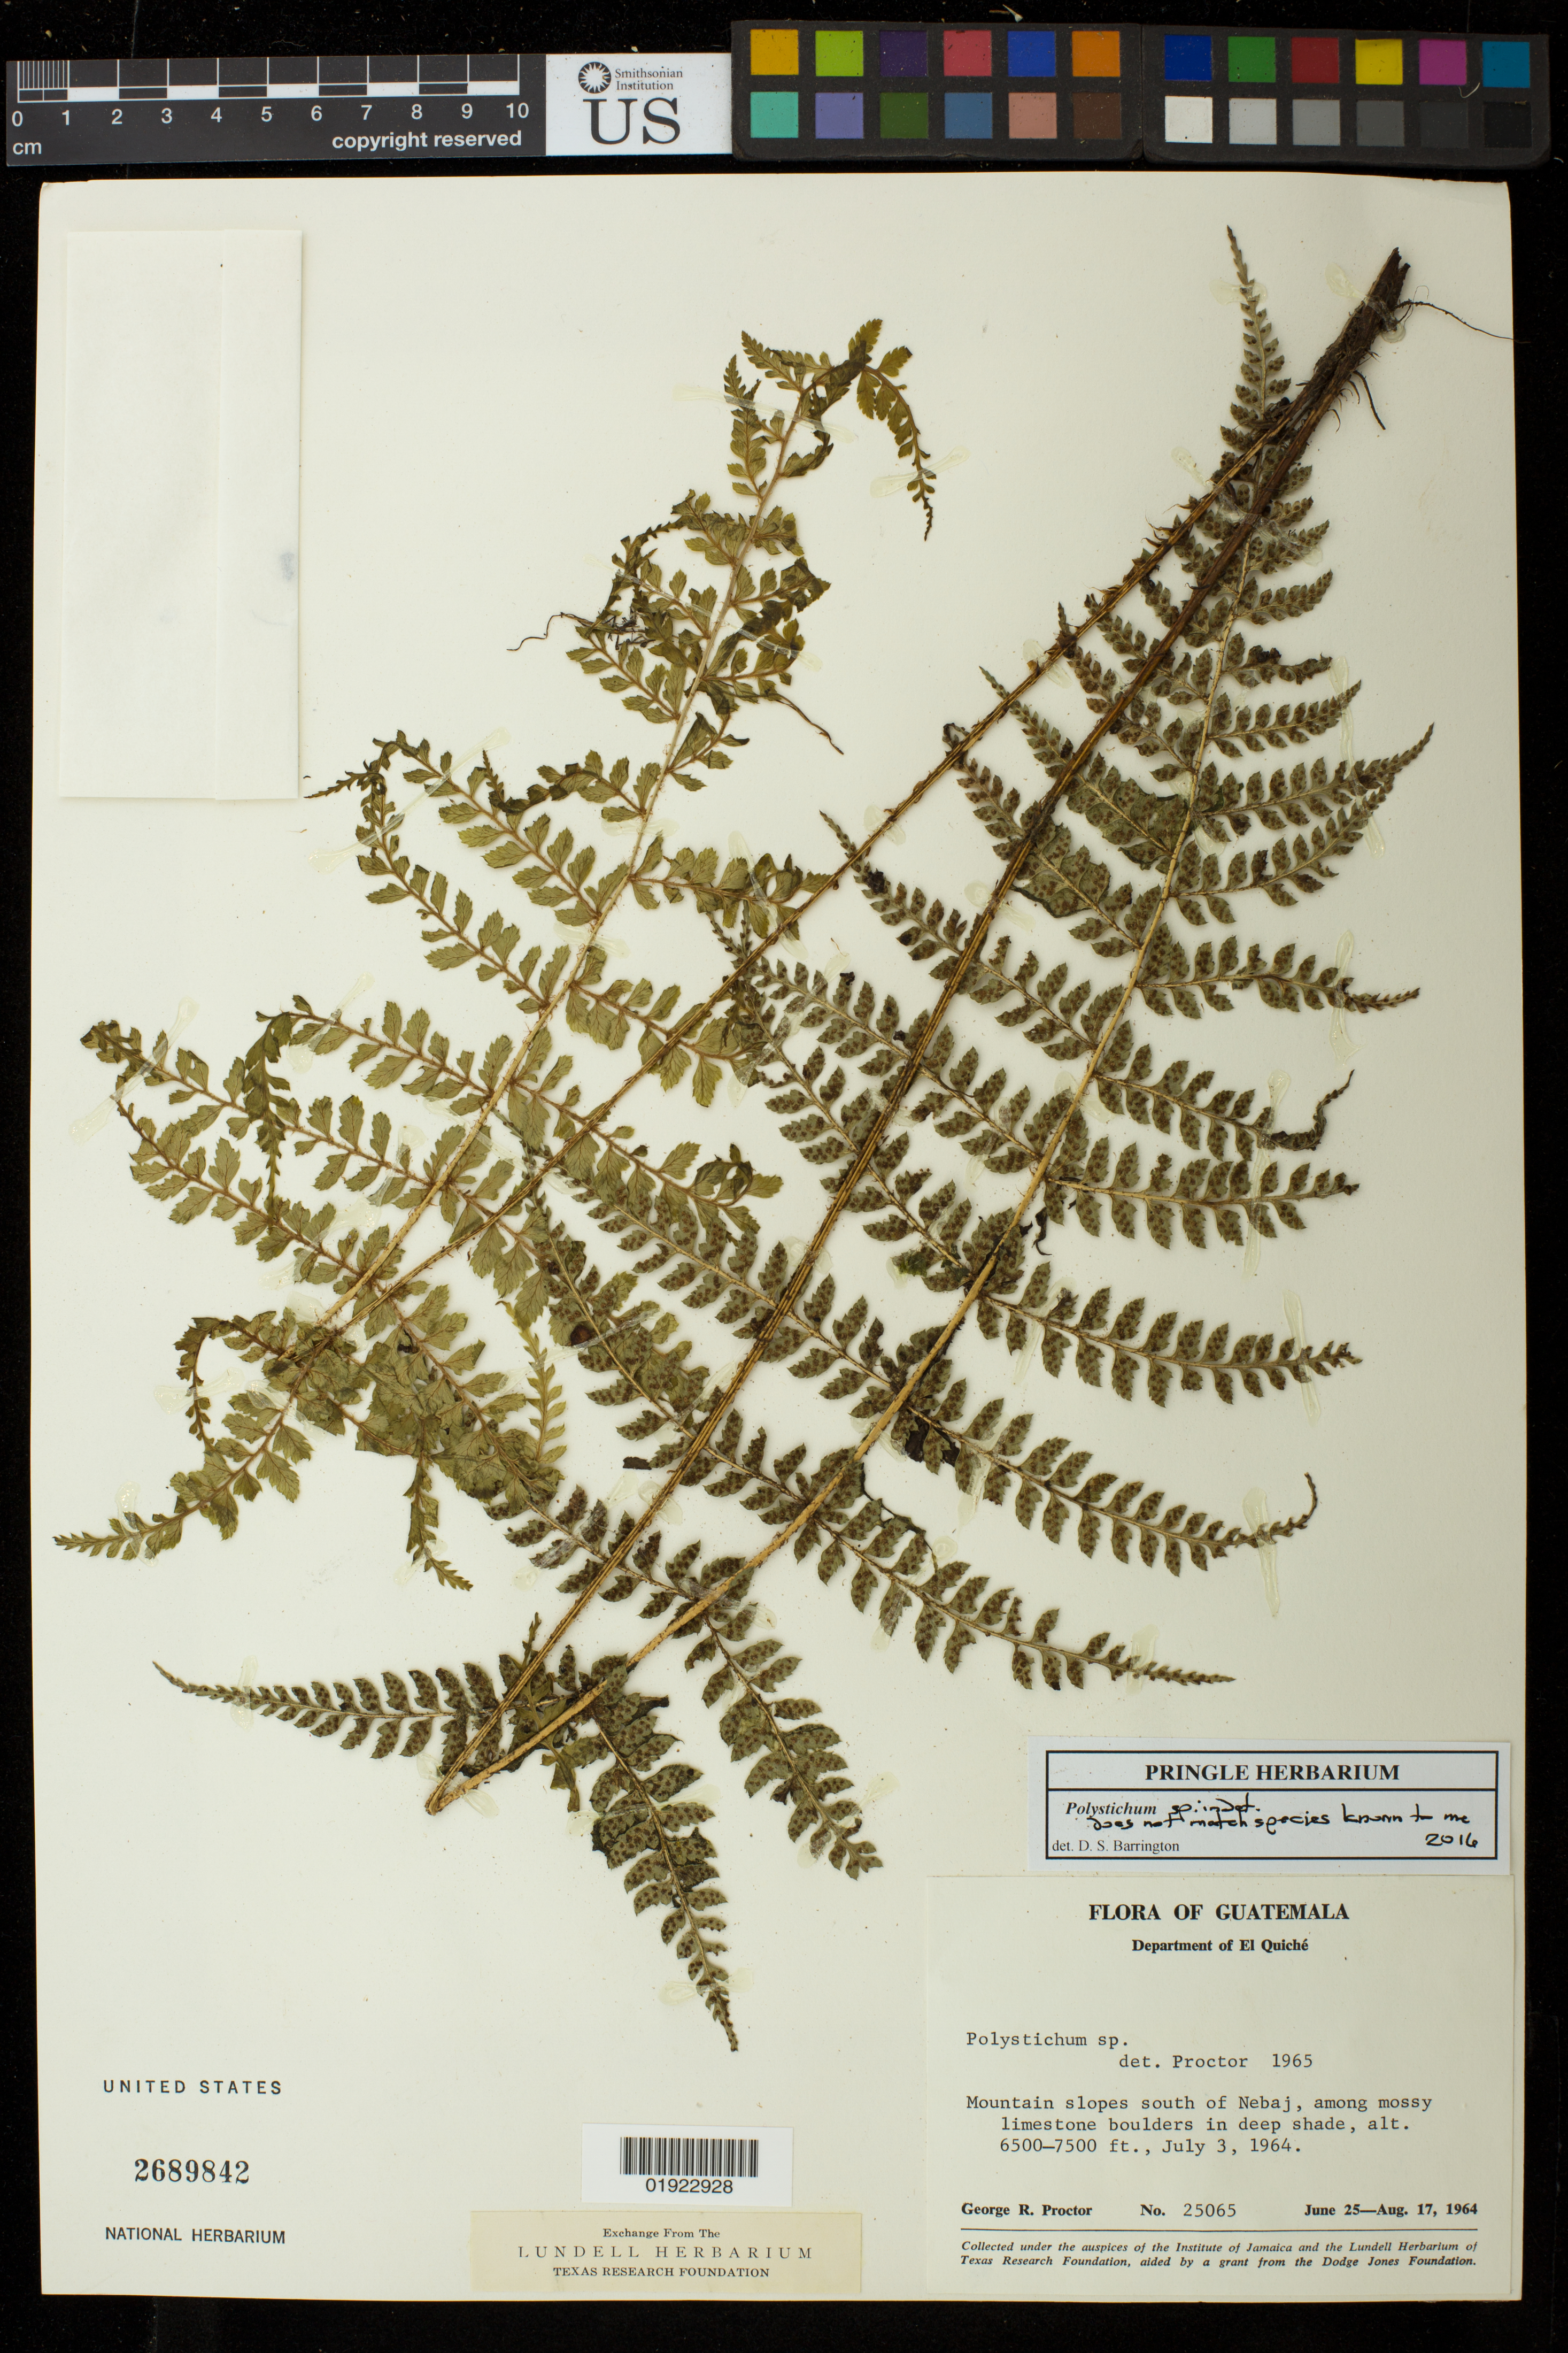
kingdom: Plantae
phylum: Tracheophyta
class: Polypodiopsida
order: Polypodiales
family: Dryopteridaceae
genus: Polystichum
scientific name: Polystichum sp.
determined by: Barrington, D. S., Curator (VT), University of Vermont (UNITED STATES)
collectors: G. R. Proctor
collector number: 25065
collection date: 1964-07-03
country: Guatemala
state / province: El Quiché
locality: Mountain slopes south of Nebaj.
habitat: Among mossy limestone boulders in deep shade.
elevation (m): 1981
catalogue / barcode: US 2689842